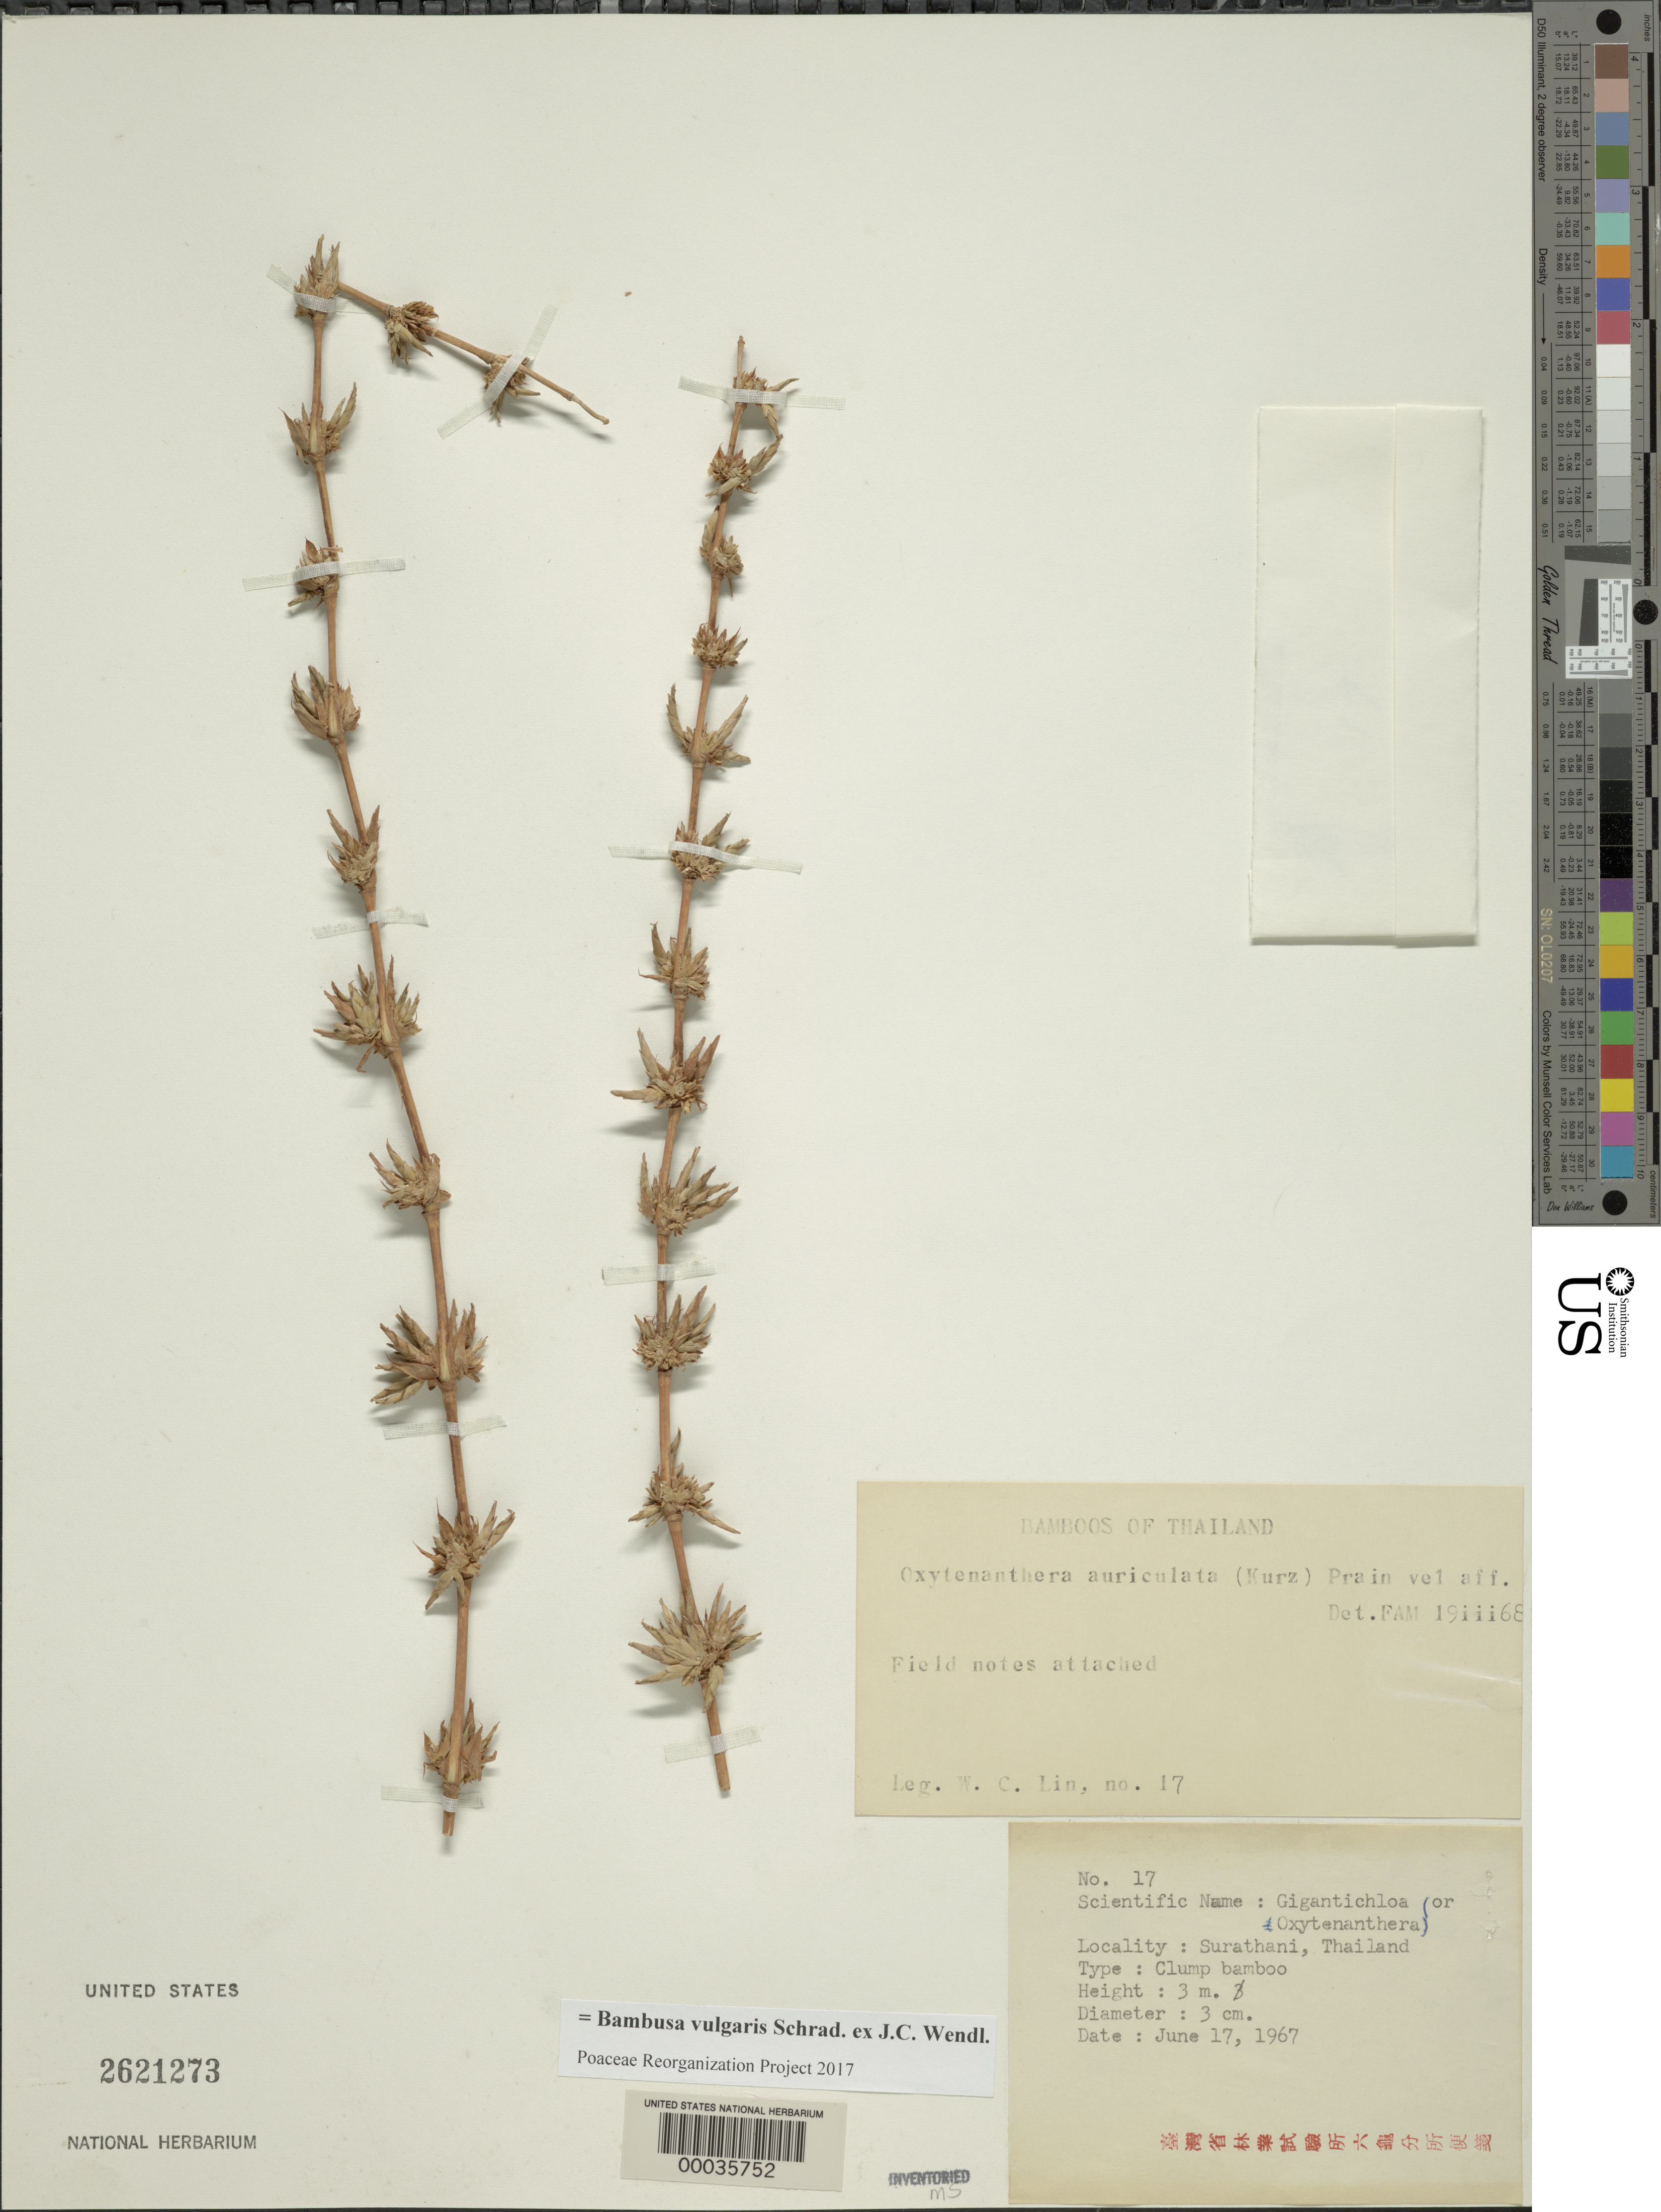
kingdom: Plantae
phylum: Tracheophyta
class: Liliopsida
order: Poales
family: Poaceae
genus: Bambusa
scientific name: Bambusa vulgaris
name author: Schrad. ex J.C. Wendl.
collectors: W. Lin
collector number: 17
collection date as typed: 17 Jun 1967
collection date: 1967-06-17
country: Thailand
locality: Surathani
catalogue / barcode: US 2621273